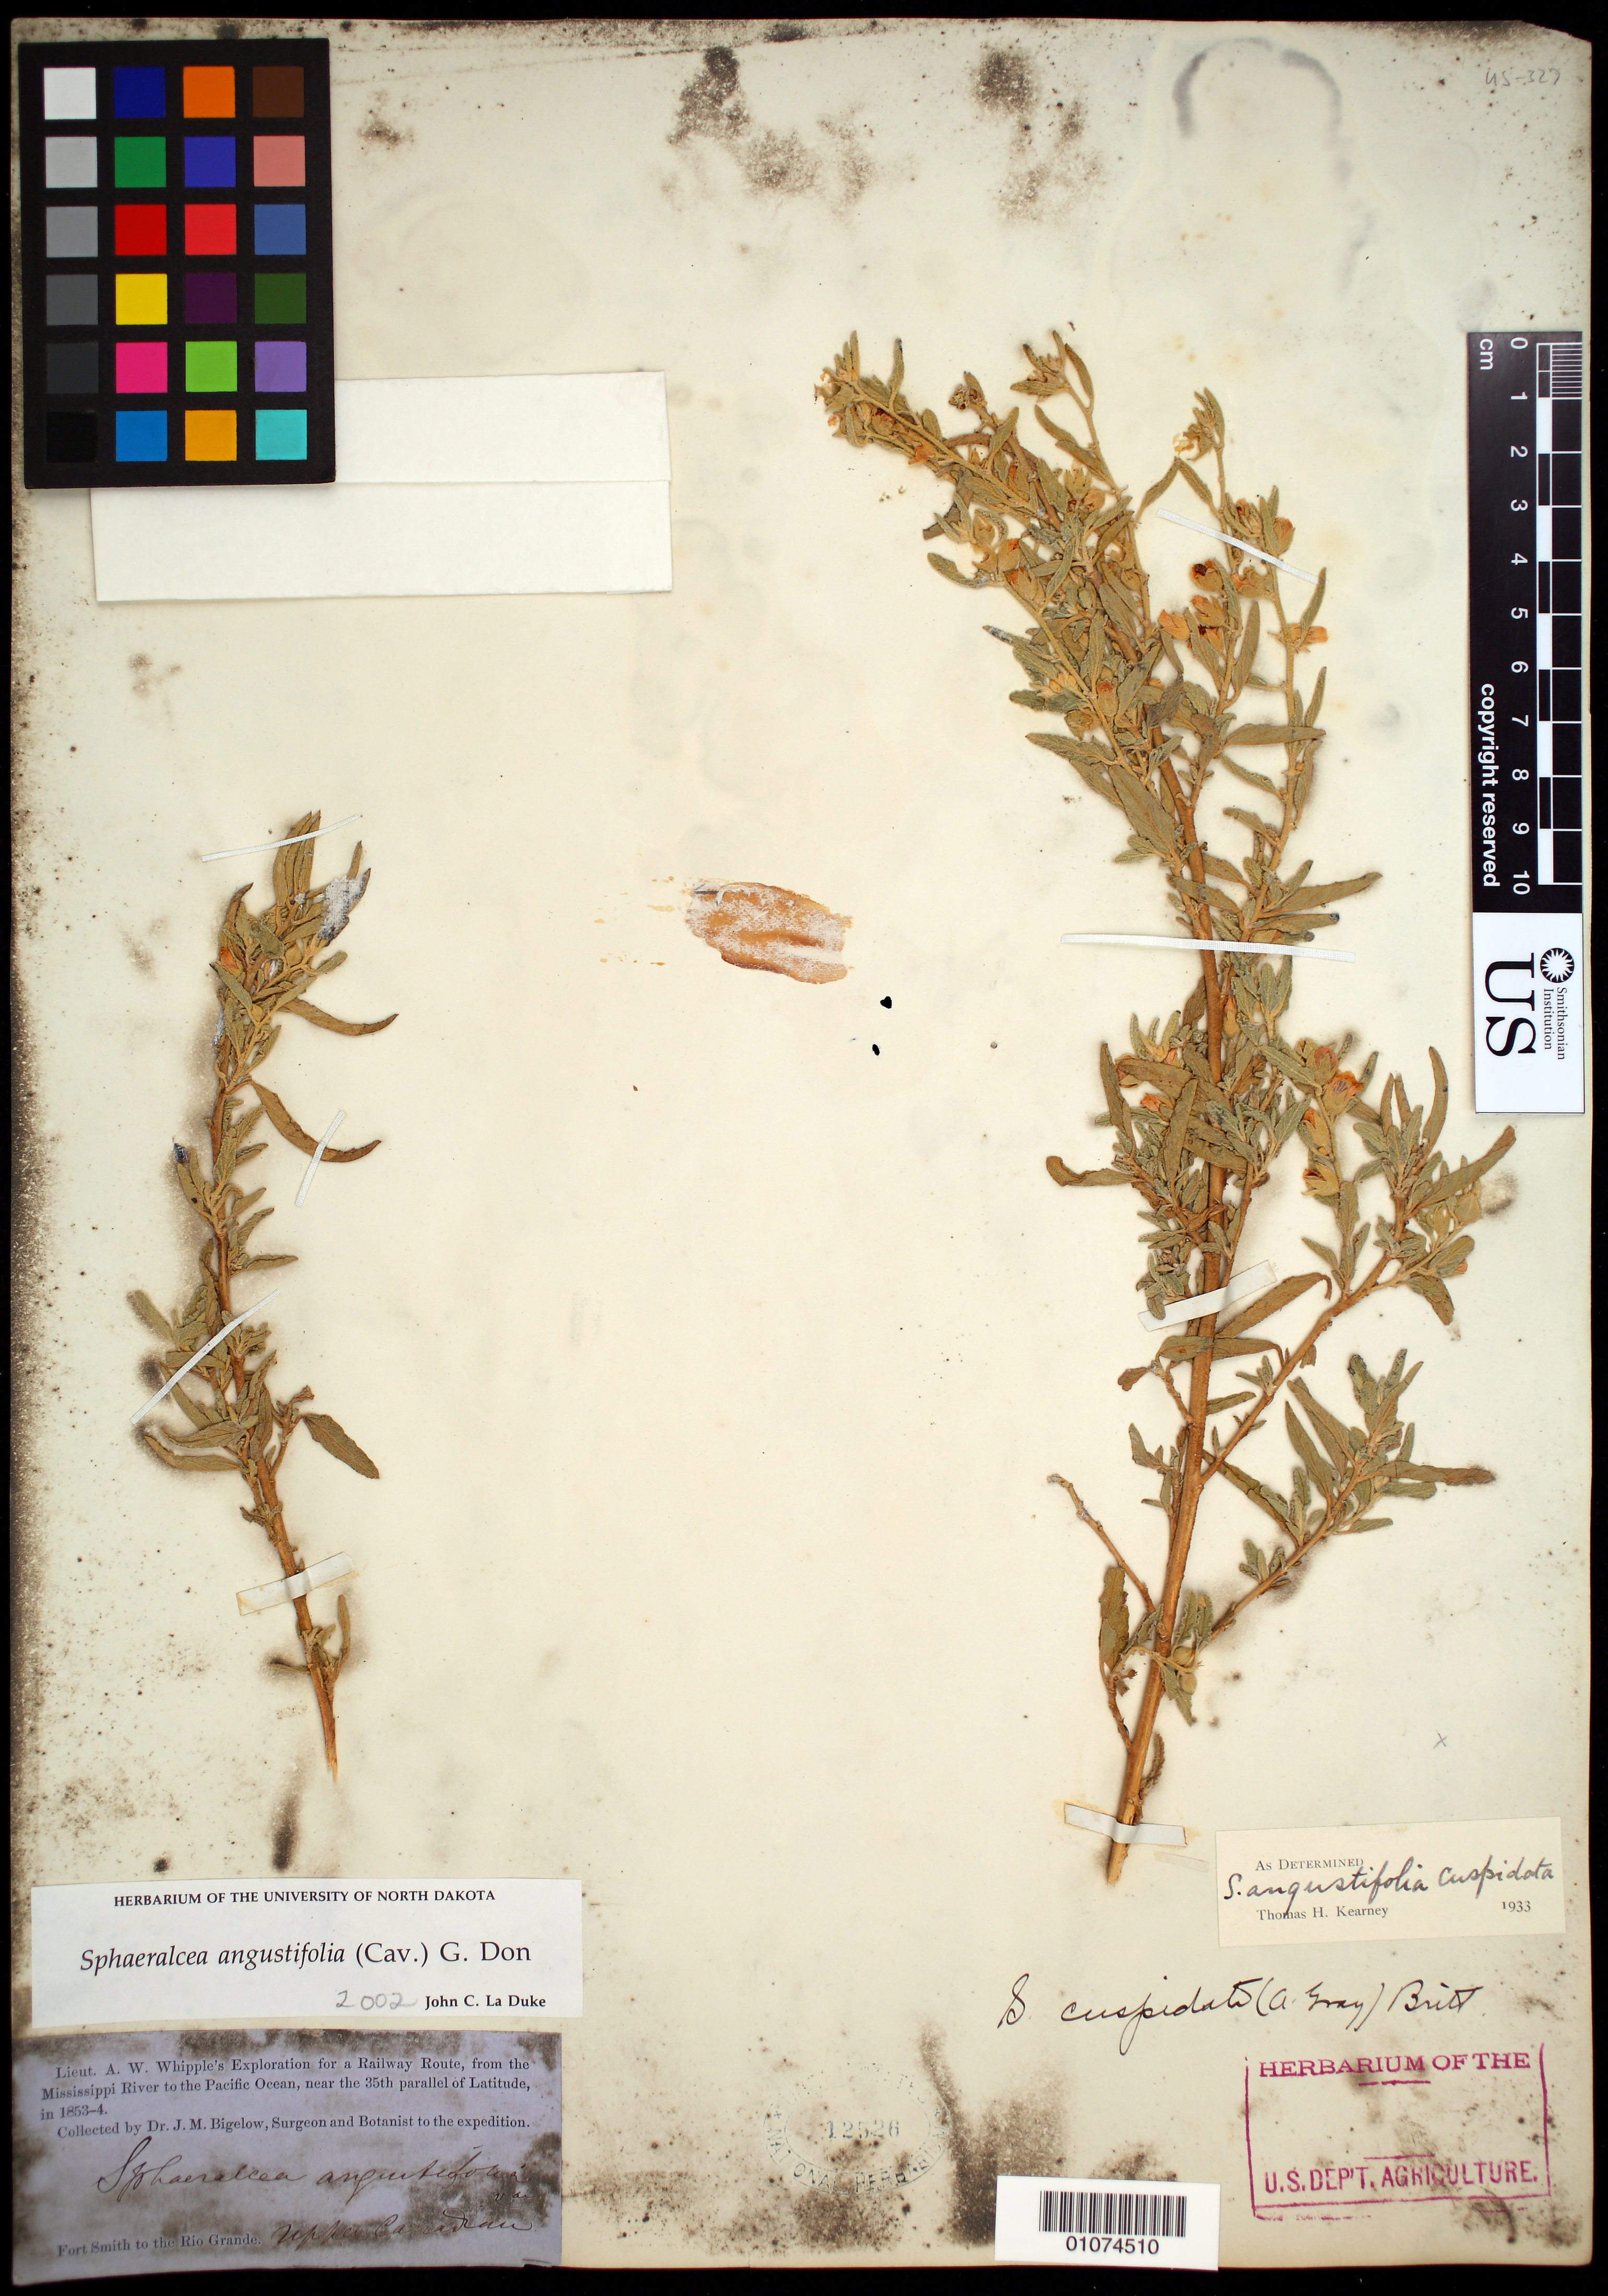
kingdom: Plantae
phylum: Tracheophyta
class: Magnoliopsida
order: Malvales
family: Malvaceae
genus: Sphaeralcea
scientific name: Sphaeralcea angustifolia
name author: (Cav.) G. Don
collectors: J. M. Bigelow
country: United States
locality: From the Mississippi River to the Pacific Ocean, Fort Smith to the Rio Grande, near the 35th parallal of Latitude, Upper Canadian.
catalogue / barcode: US 12526